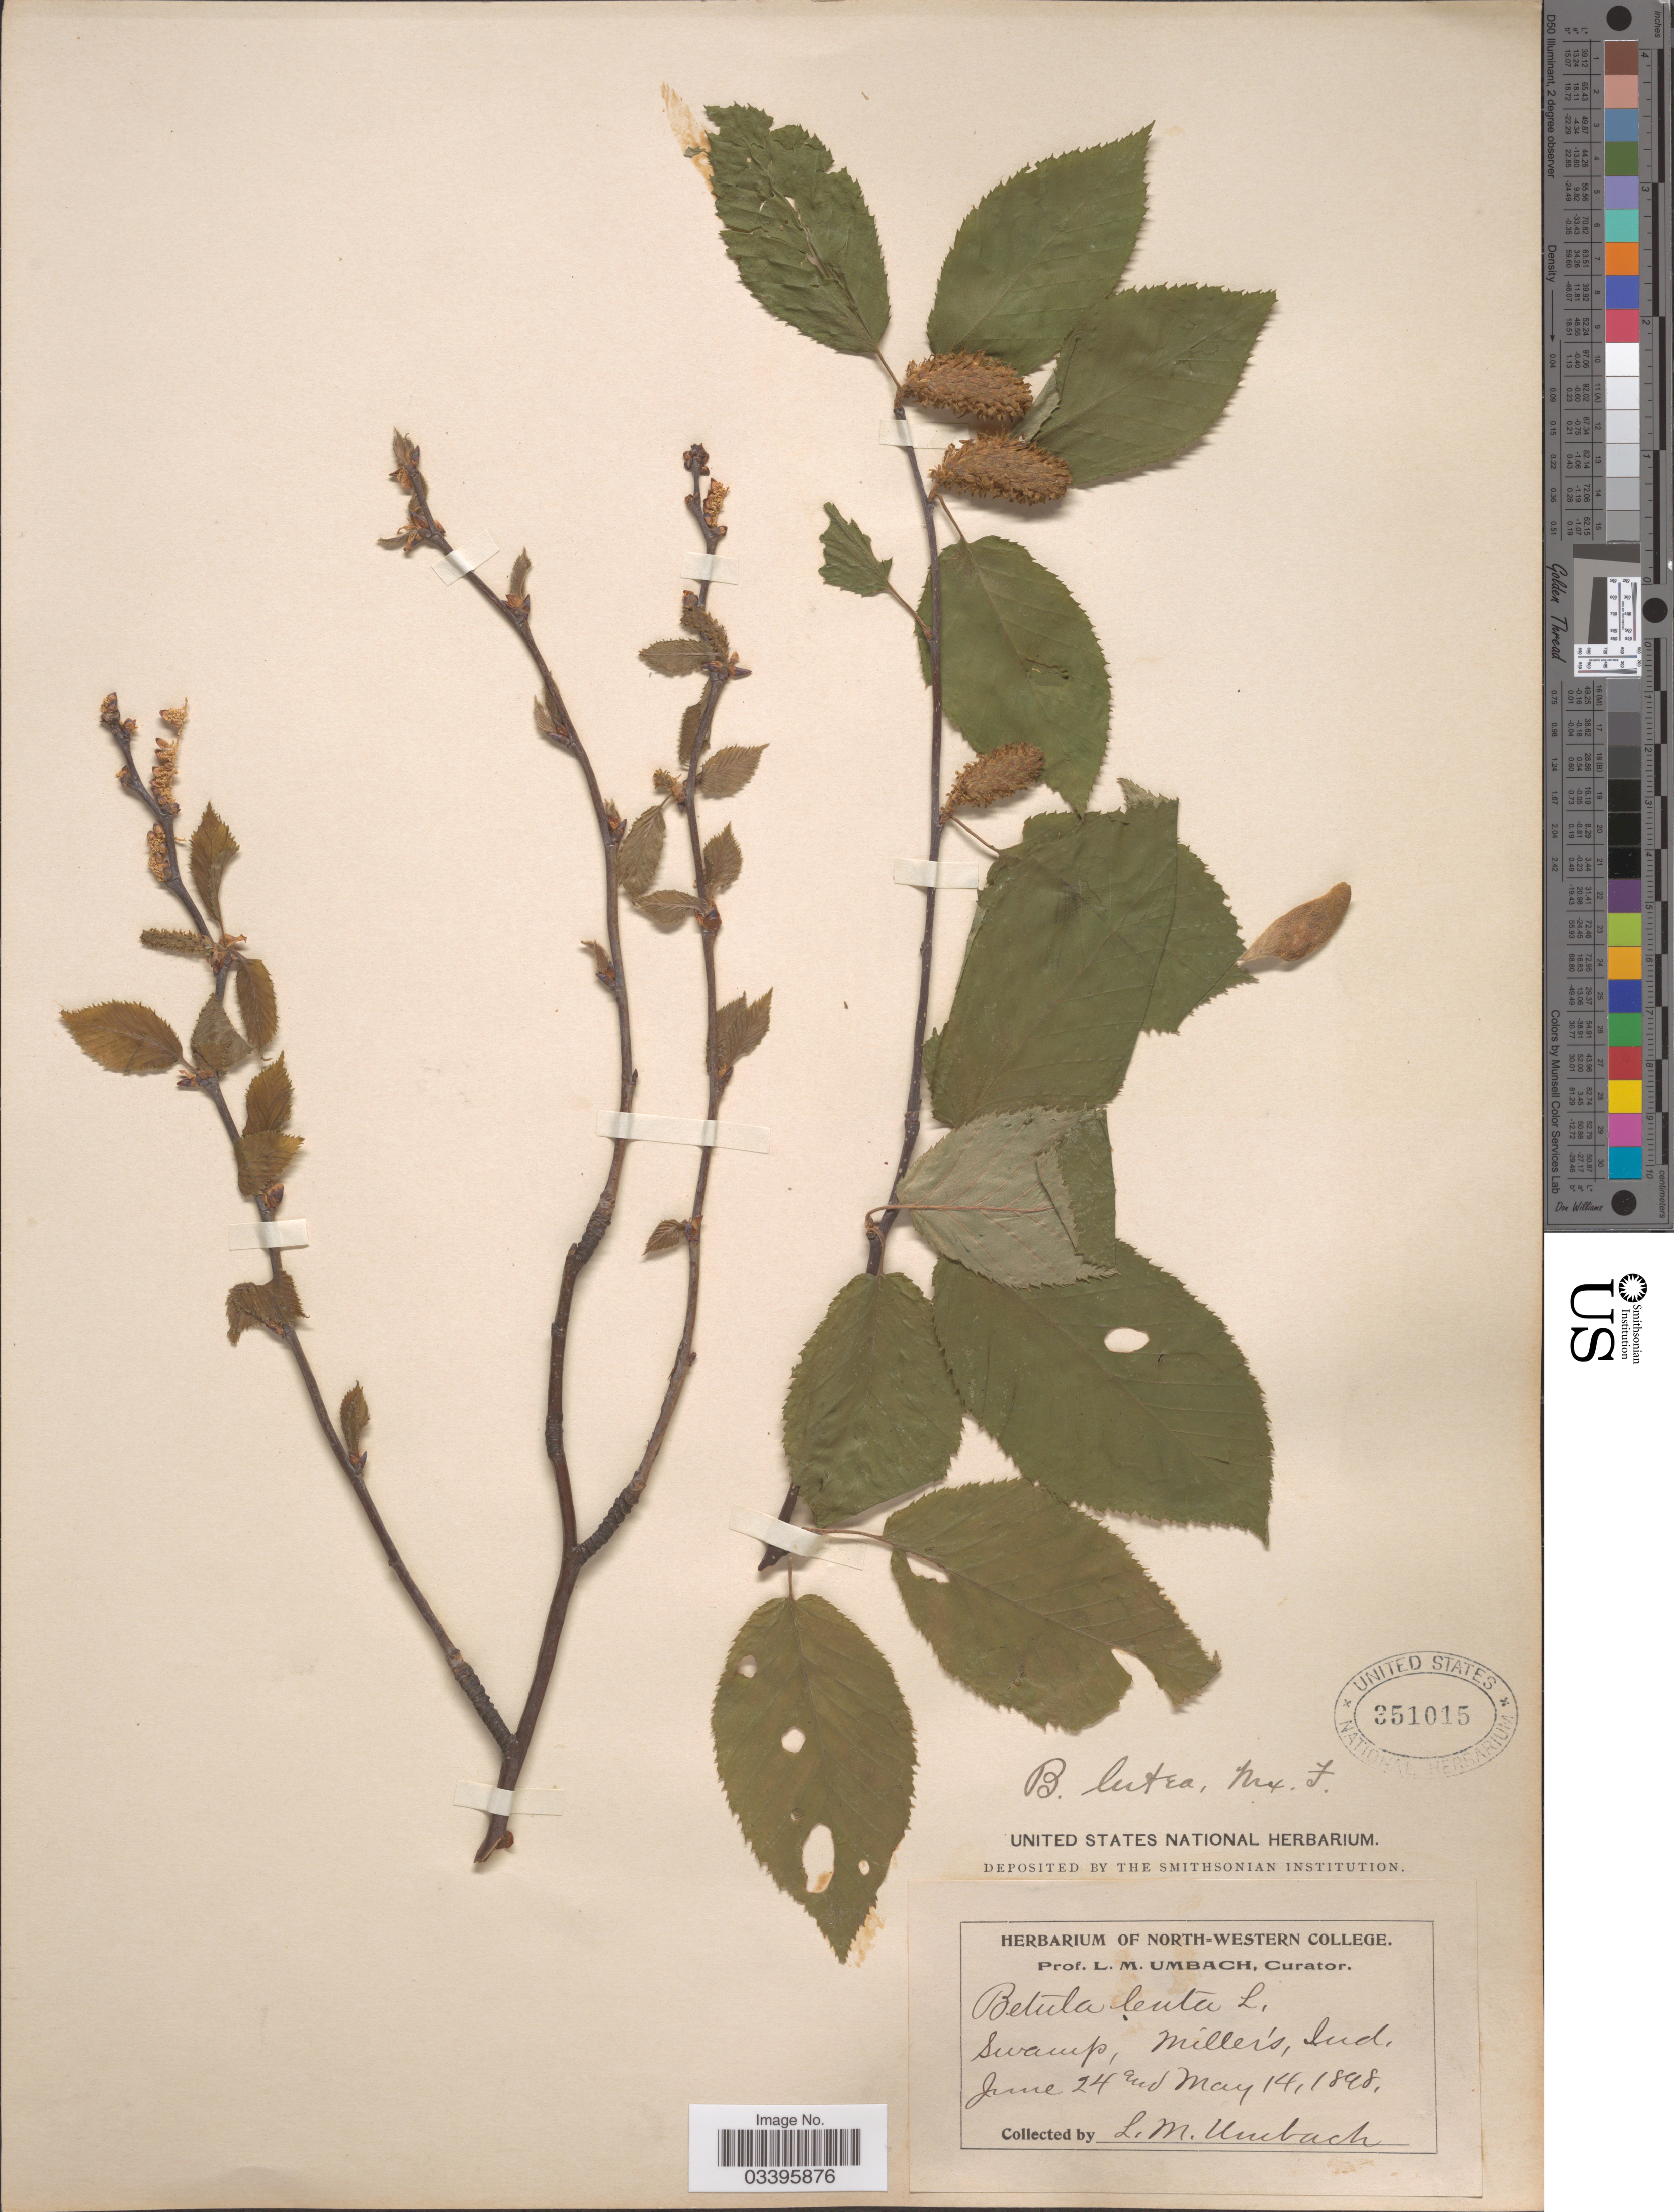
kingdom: Plantae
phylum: Tracheophyta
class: Magnoliopsida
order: Fagales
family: Betulaceae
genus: Betula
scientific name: Betula lutea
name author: F. Michx.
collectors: L. M. Umbach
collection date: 1898-05-14/1898-06-24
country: United States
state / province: Indiana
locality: Swamp, Miller's.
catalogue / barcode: US 351015